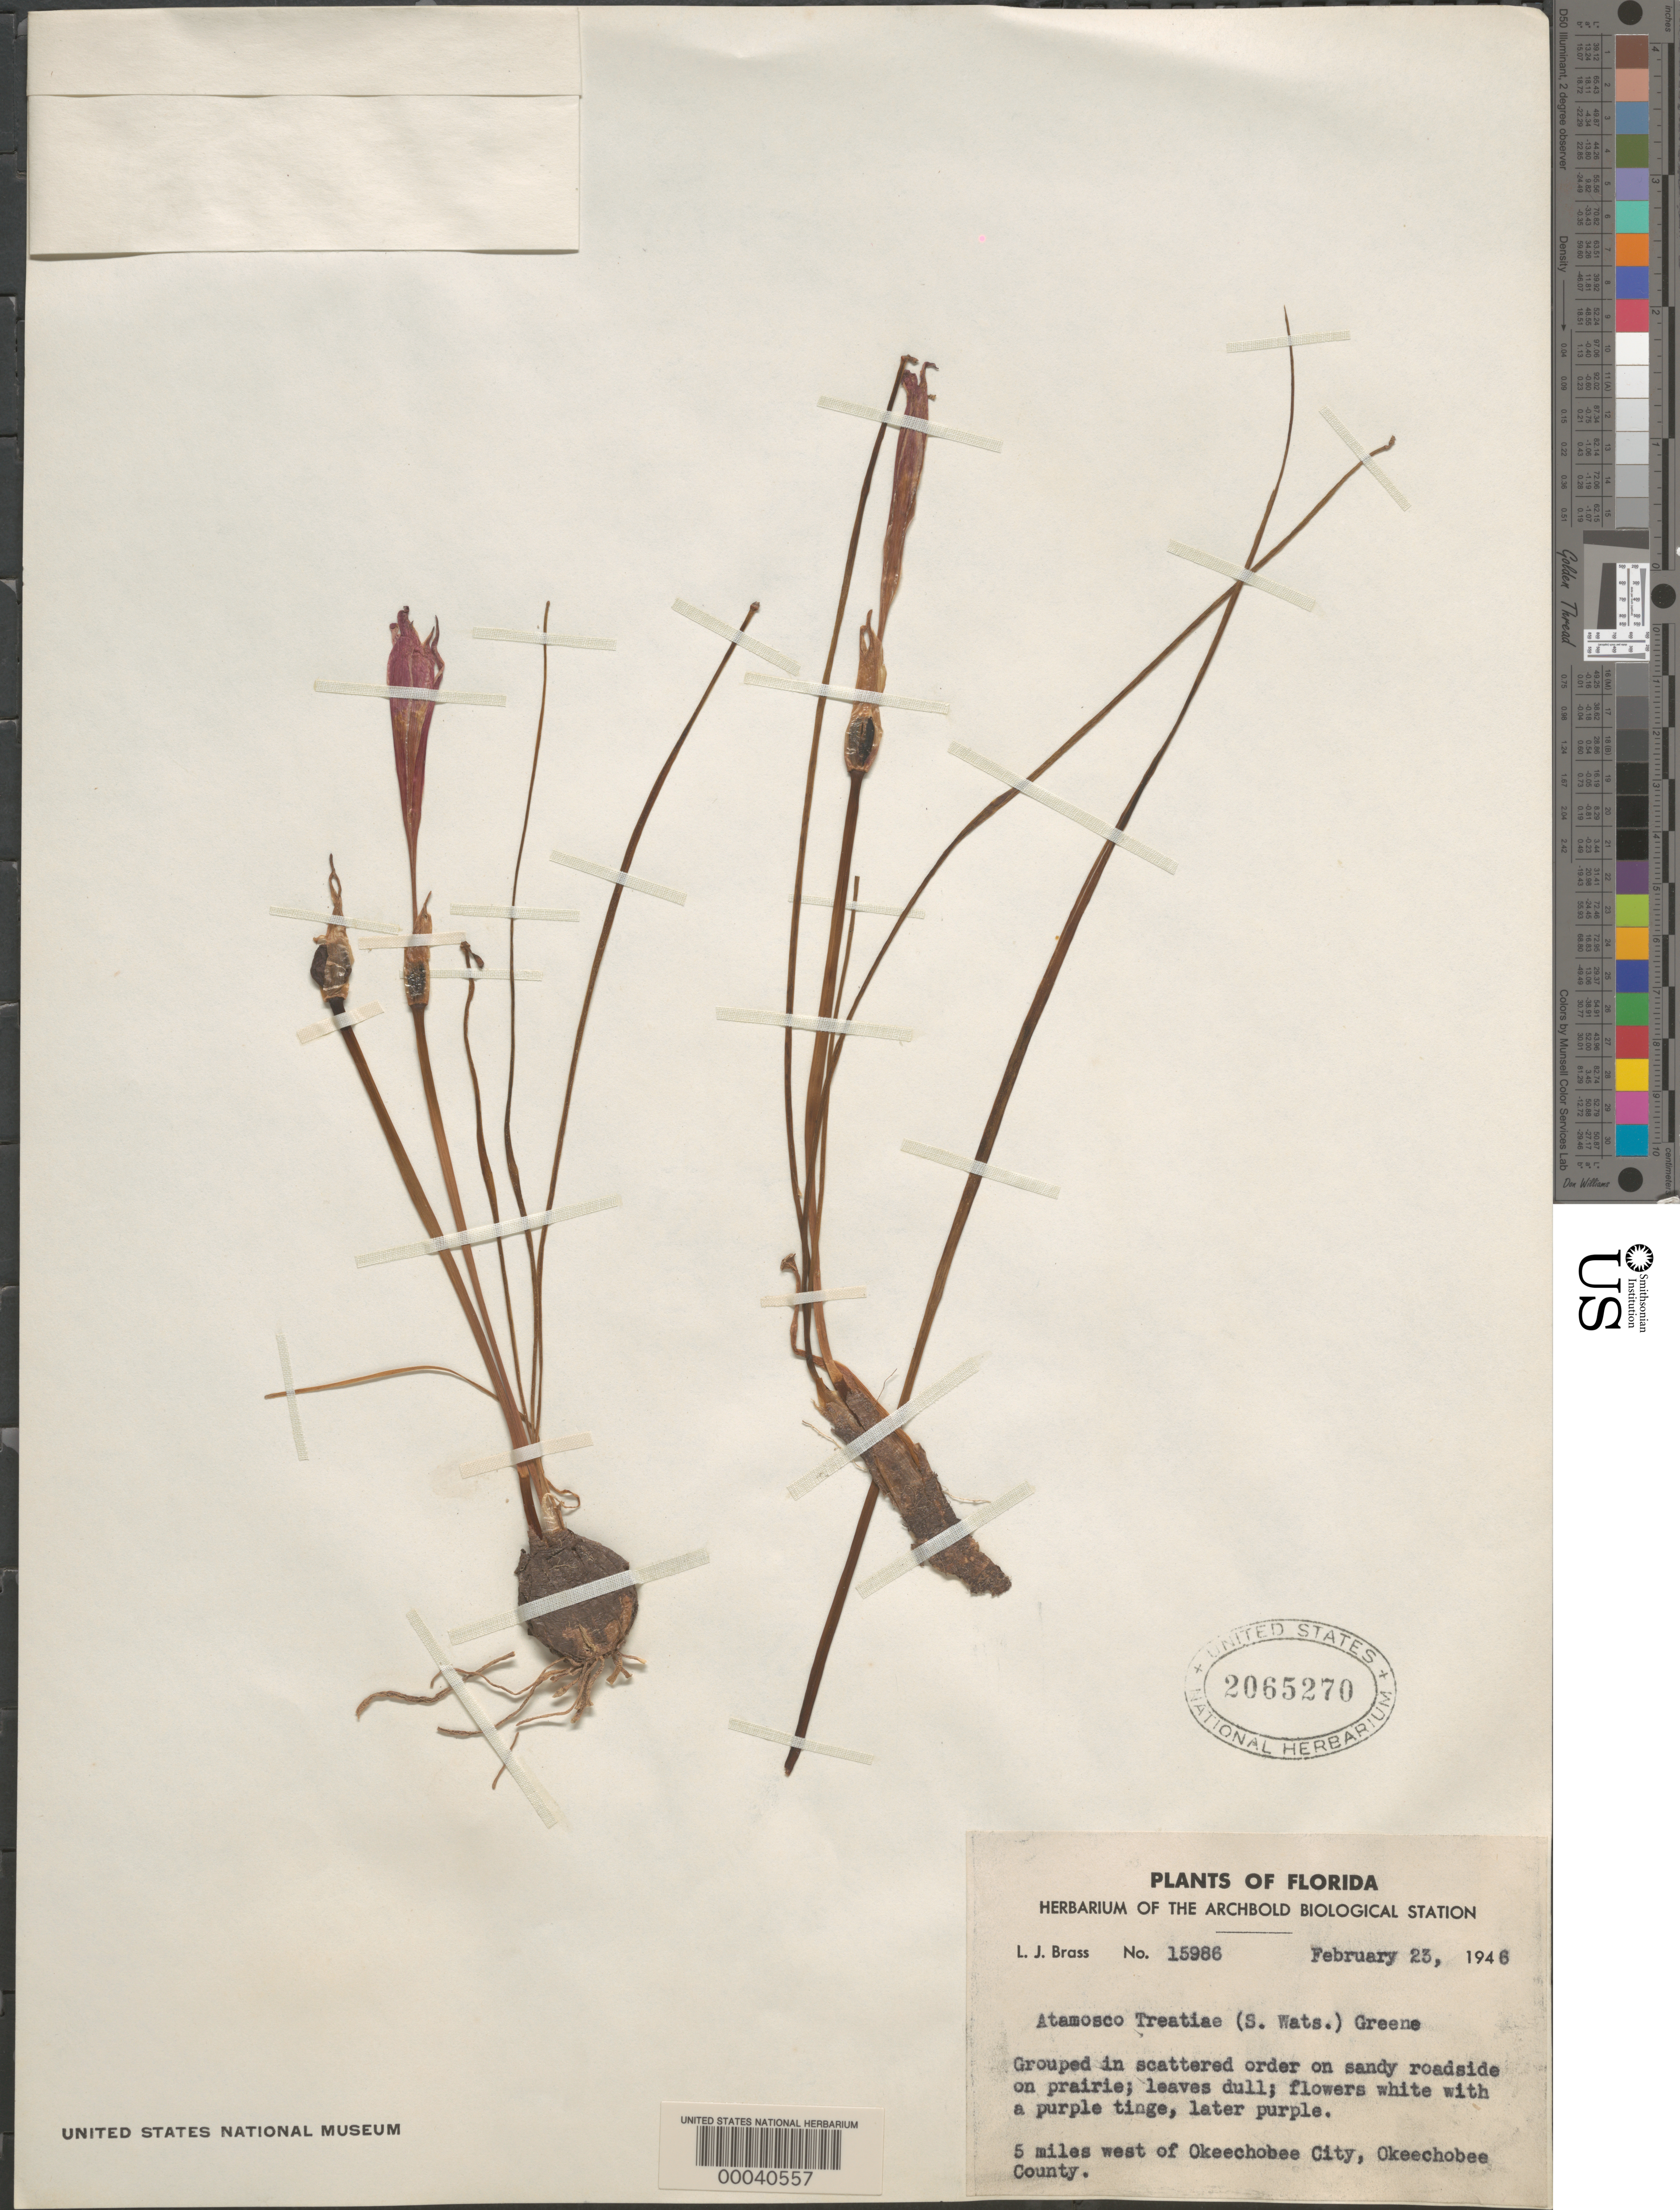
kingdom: Plantae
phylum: Tracheophyta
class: Liliopsida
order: Asparagales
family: Amaryllidaceae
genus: Zephyranthes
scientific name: Zephyranthes treatiae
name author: S. Watson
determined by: Strong, Mark T.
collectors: L. J. Brass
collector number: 15986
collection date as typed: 23 Feb 1946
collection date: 1946-02-23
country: United States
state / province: Florida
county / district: Okeechobee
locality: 5 mi. w of okeechobee city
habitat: Scattered on sandy roadside on prairie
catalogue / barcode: US 2065270